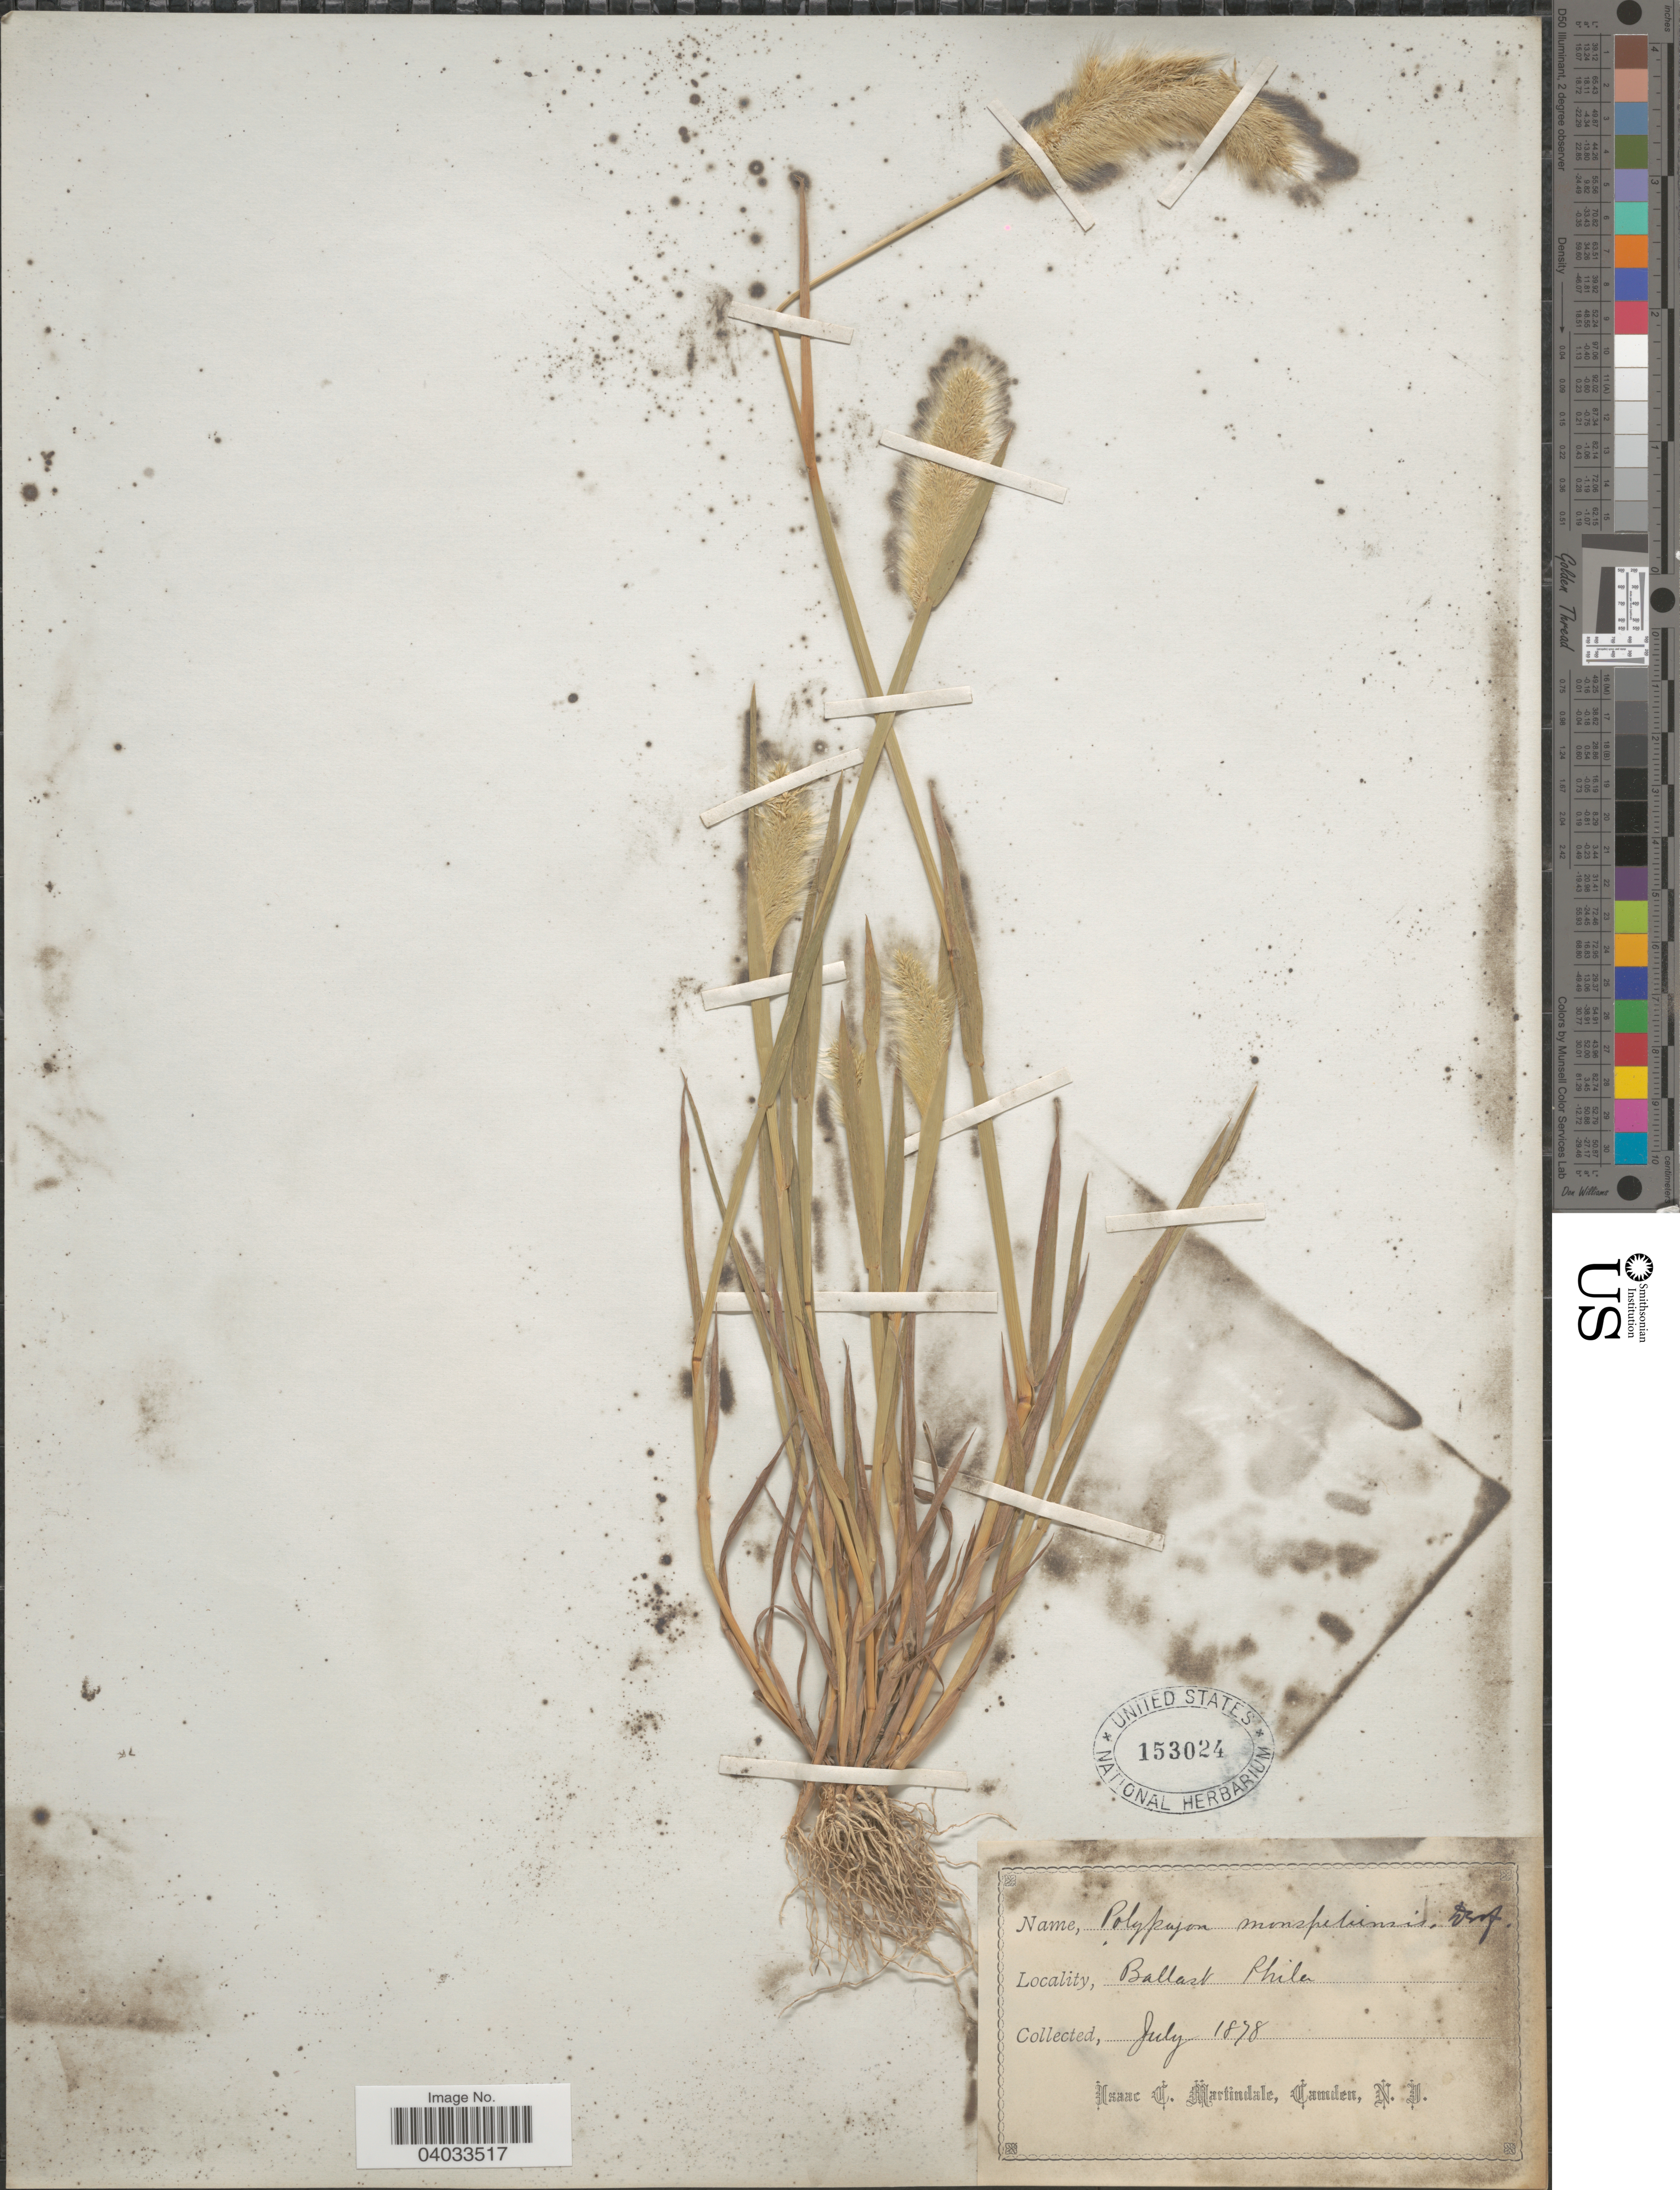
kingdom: Plantae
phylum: Tracheophyta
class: Liliopsida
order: Poales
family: Poaceae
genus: Polypogon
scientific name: Polypogon monspeliensis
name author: (L.) Desf.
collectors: I. C. Martindale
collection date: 1878-07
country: United States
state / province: New Jersey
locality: Ballast Phila.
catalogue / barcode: US 153024